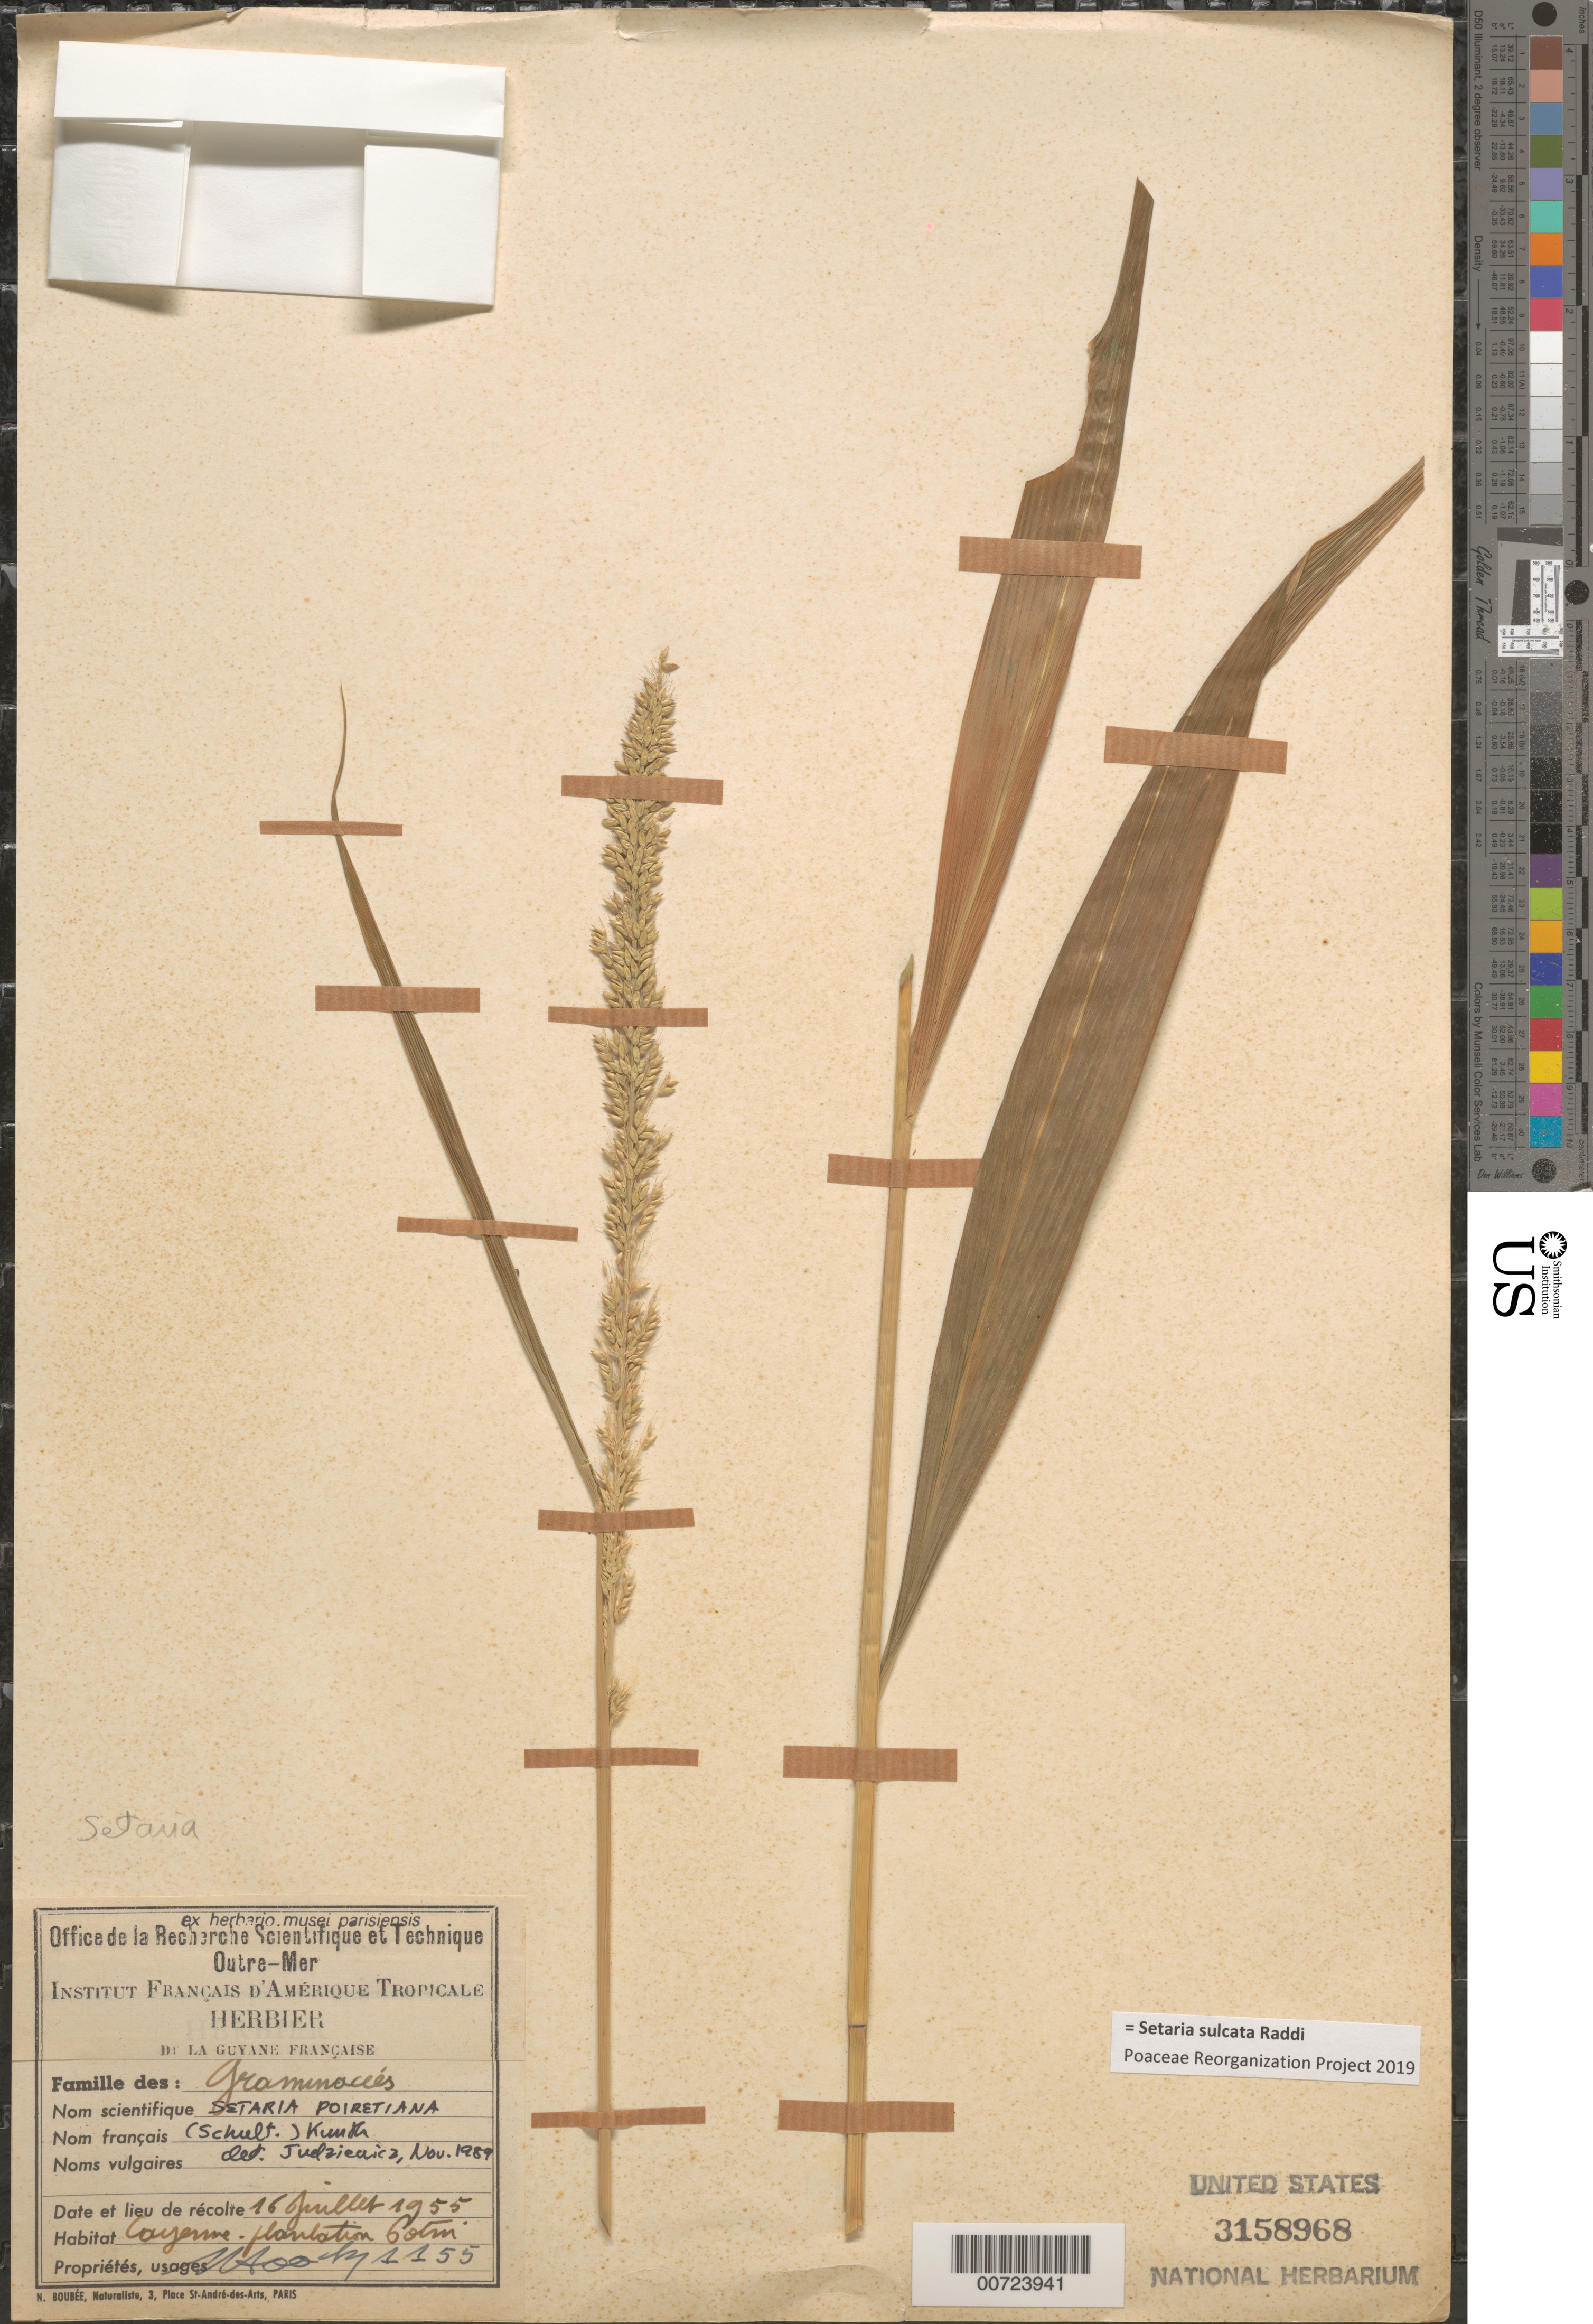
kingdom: Plantae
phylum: Tracheophyta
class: Liliopsida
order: Poales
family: Poaceae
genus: Setaria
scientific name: Setaria poiretiana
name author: (Schult.) Kunth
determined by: Judziewicz, E. J.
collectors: J. Hoock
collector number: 1155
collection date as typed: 16-Jul-55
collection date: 1955-07-16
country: French Guiana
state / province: Cayenne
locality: Cayenne, plantation Cotrin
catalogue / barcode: US 3158968